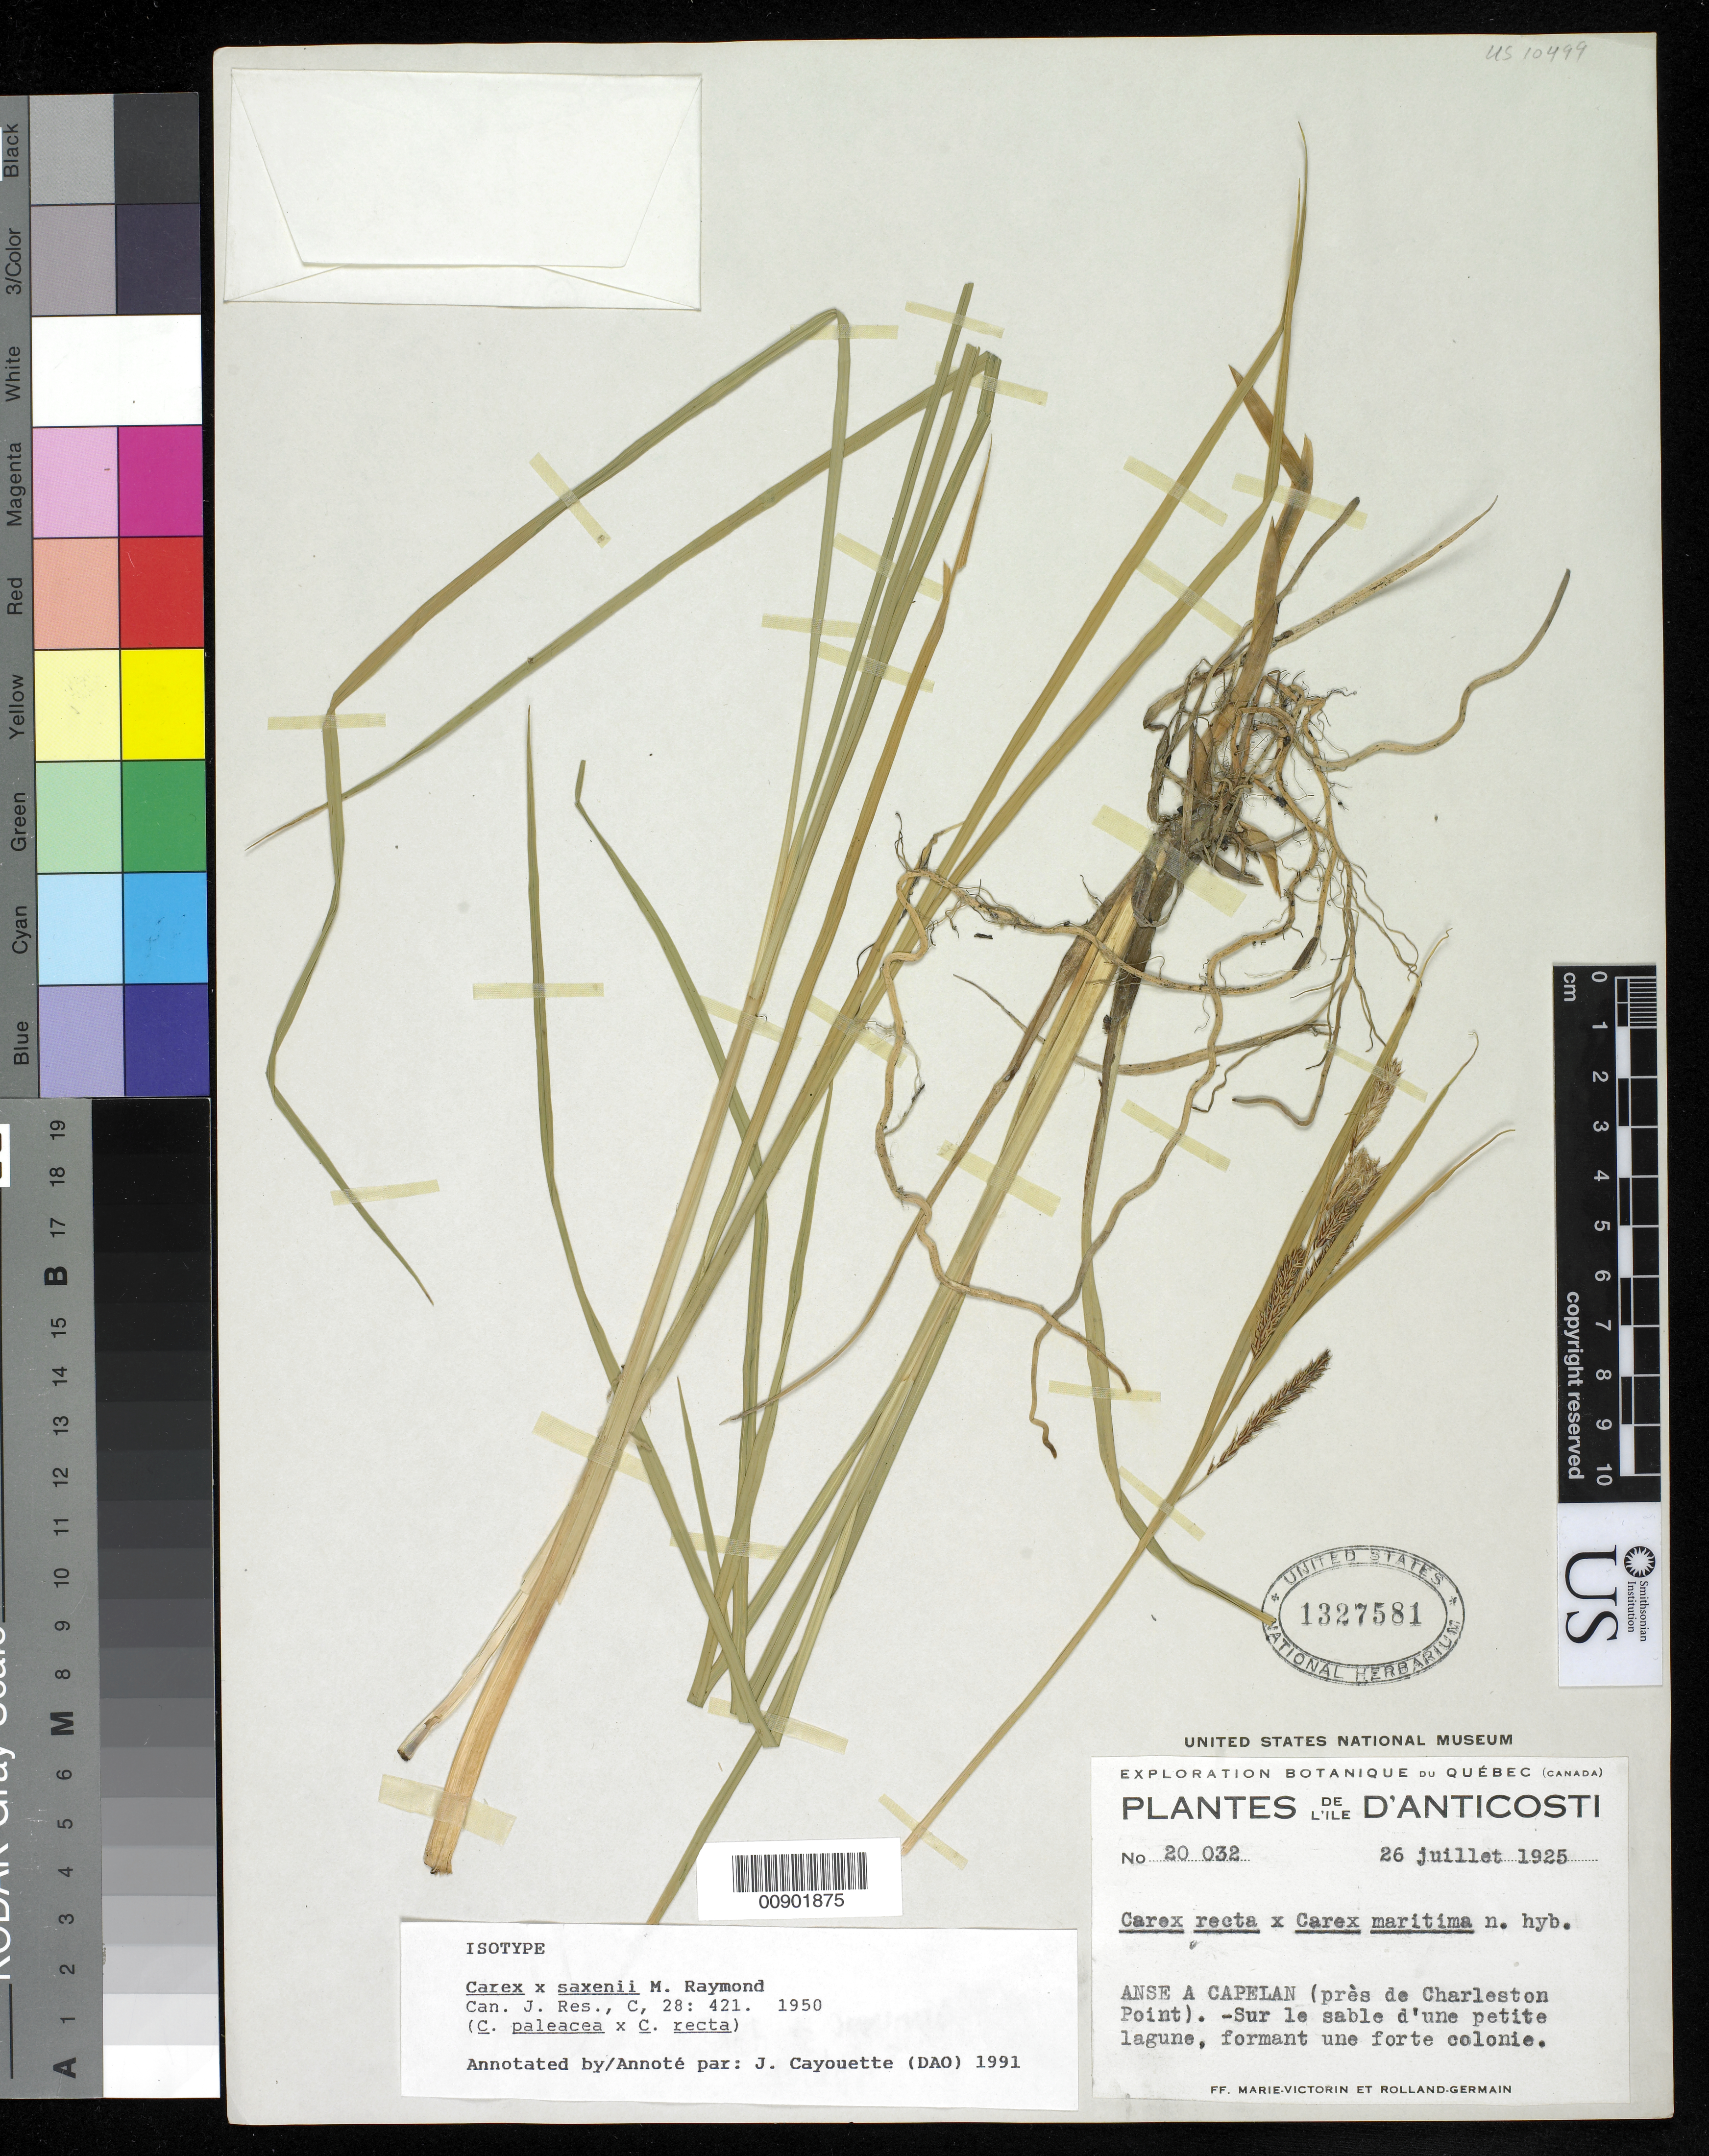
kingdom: Plantae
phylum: Tracheophyta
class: Liliopsida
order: Poales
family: Cyperaceae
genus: Carex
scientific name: Carex x saxenii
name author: Raymond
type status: Isotype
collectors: Fr. Marie-Victorin & Rolland-Germain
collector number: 20032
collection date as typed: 26 Jul 1925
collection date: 1925-07-26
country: Canada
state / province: Quebec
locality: Anse a Capelan (près de Charleston Point).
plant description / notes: Hybrid species, as annotated by Cayouette (1991), Carex paleacea x C. recta.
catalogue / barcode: US 1327581